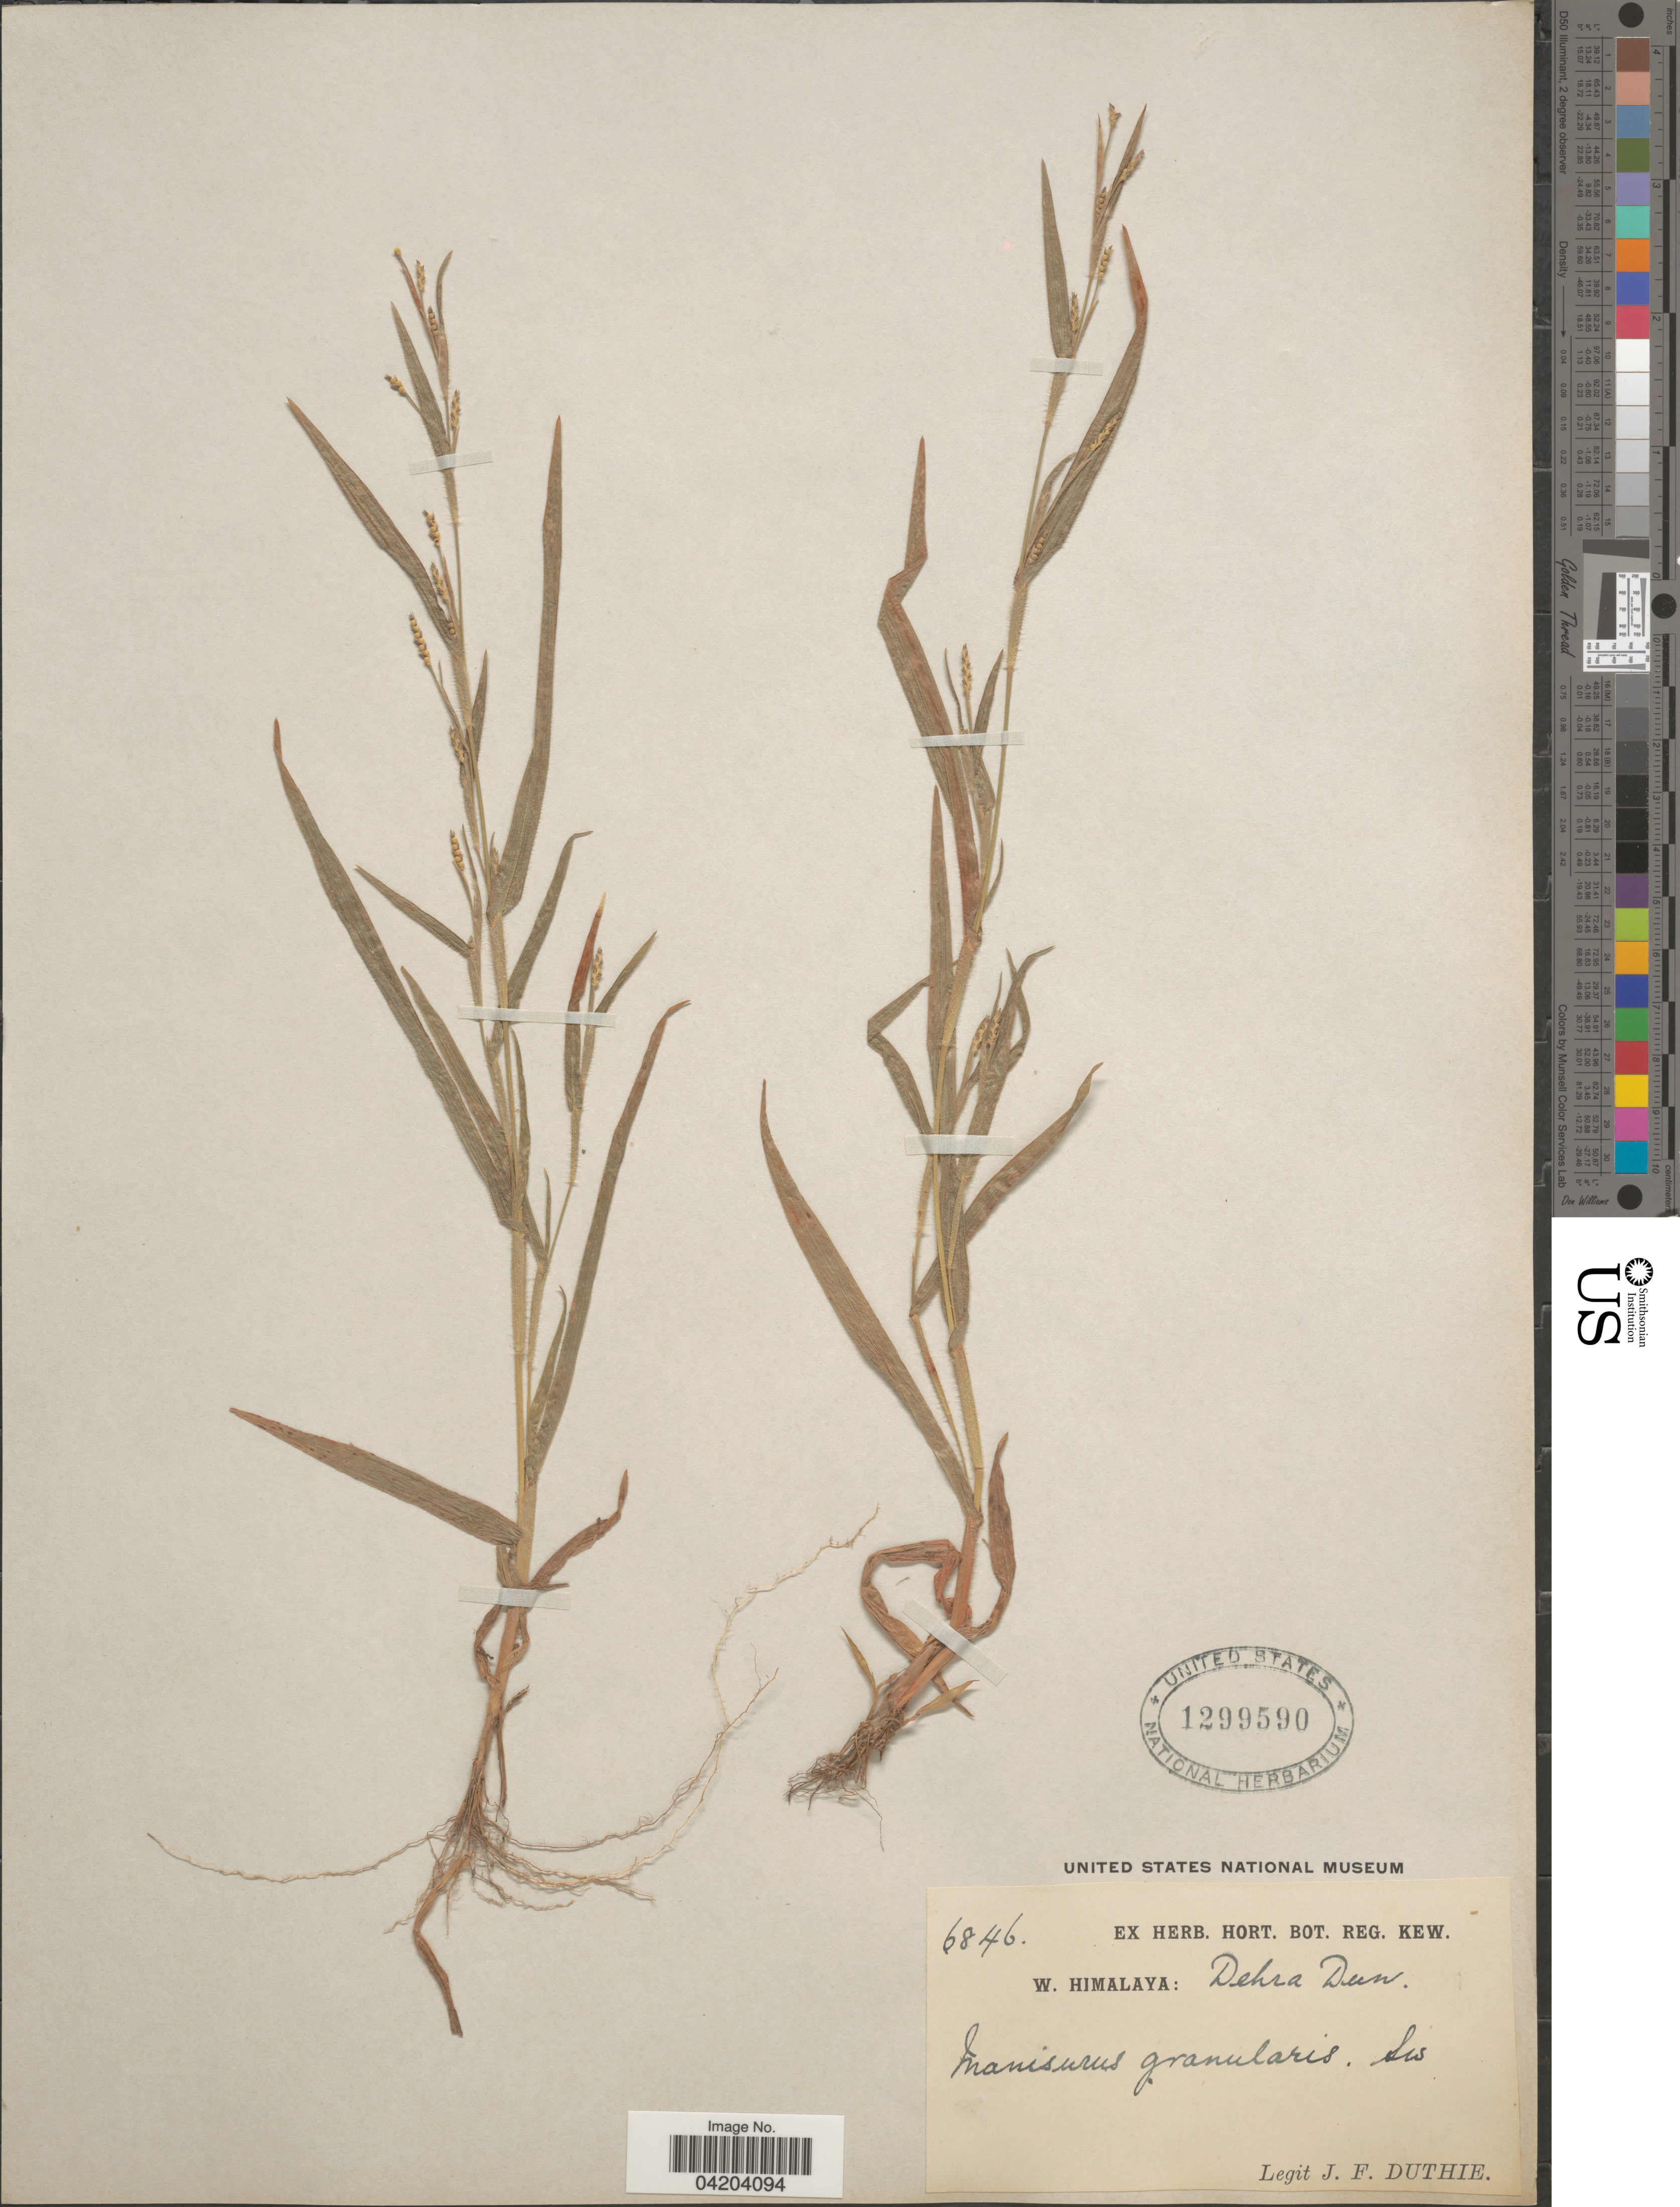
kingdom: Plantae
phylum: Tracheophyta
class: Liliopsida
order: Poales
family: Poaceae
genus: Mnesithea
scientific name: Mnesithea granularis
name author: (L.) de Koning & Sosef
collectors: J. F. Duthie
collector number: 6846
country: India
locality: W. Himalaya: Dehra Dun.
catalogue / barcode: US 1299590